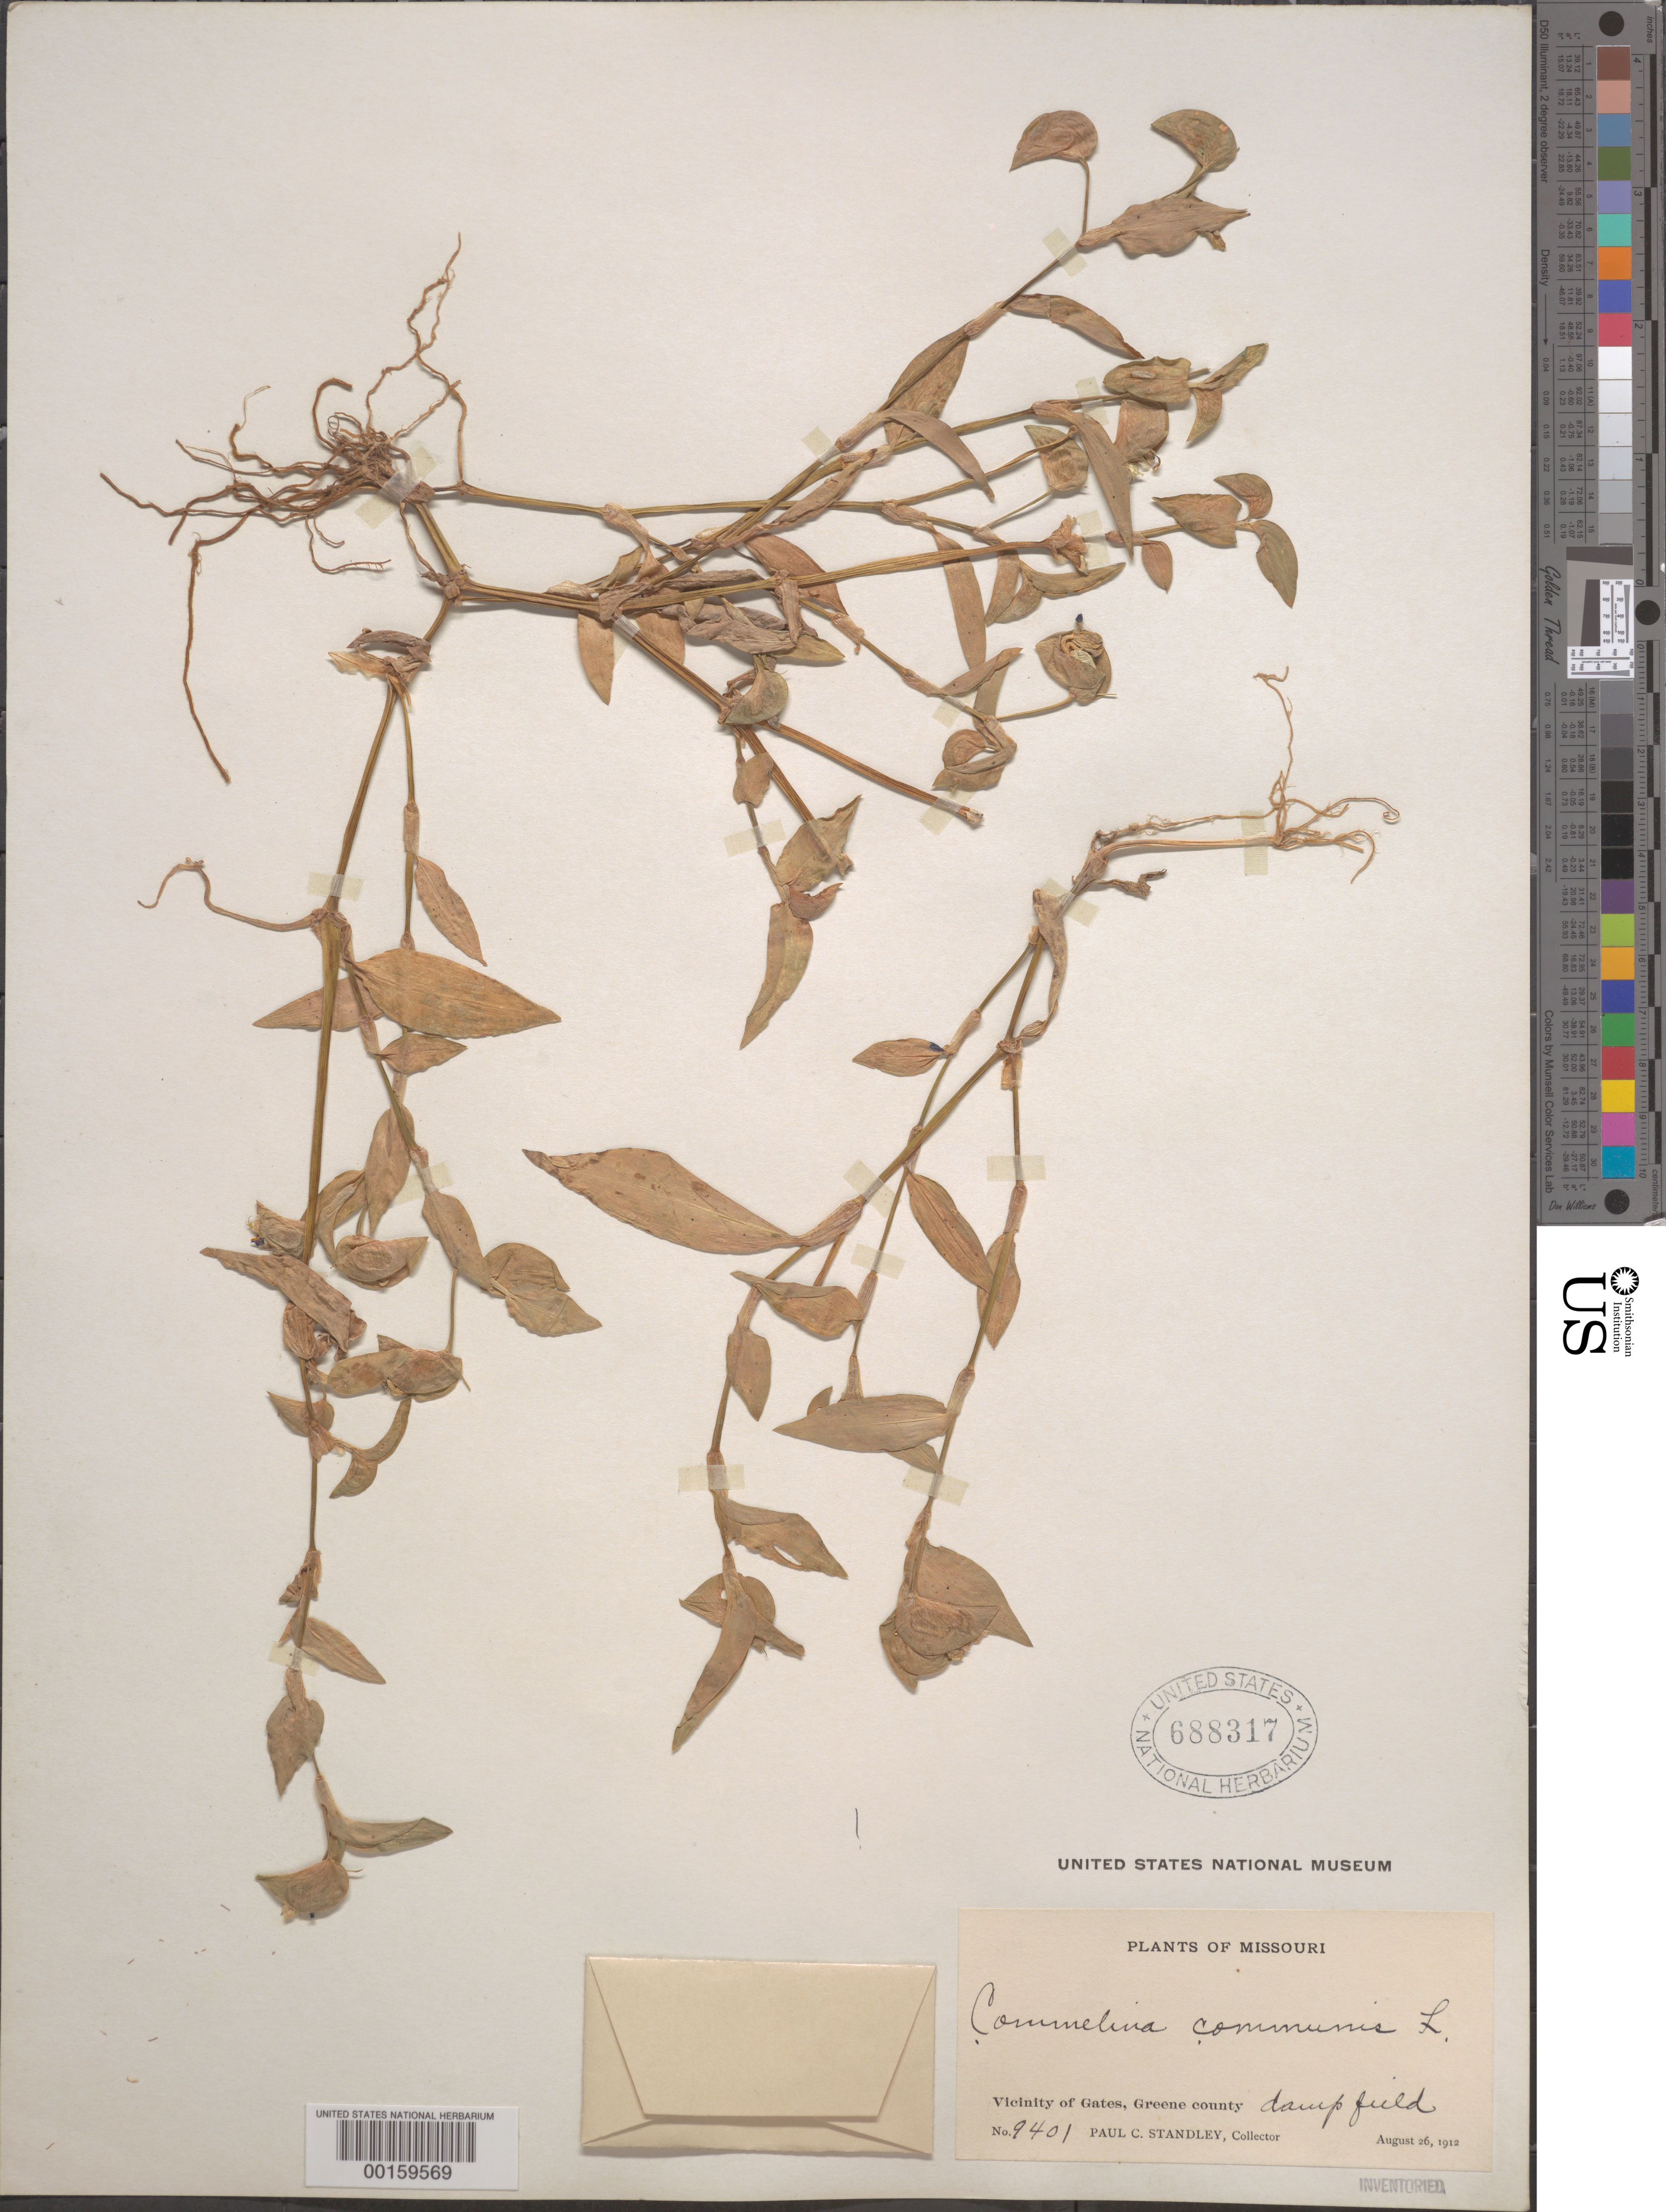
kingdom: Plantae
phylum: Tracheophyta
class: Liliopsida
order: Commelinales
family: Commelinaceae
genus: Commelina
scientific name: Commelina communis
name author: L.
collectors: P. C. Standley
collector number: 9401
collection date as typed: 26 Aug 1912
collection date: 1912-08-26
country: United States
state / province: Missouri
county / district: Greene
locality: Gates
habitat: Damp field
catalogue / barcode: US 688317